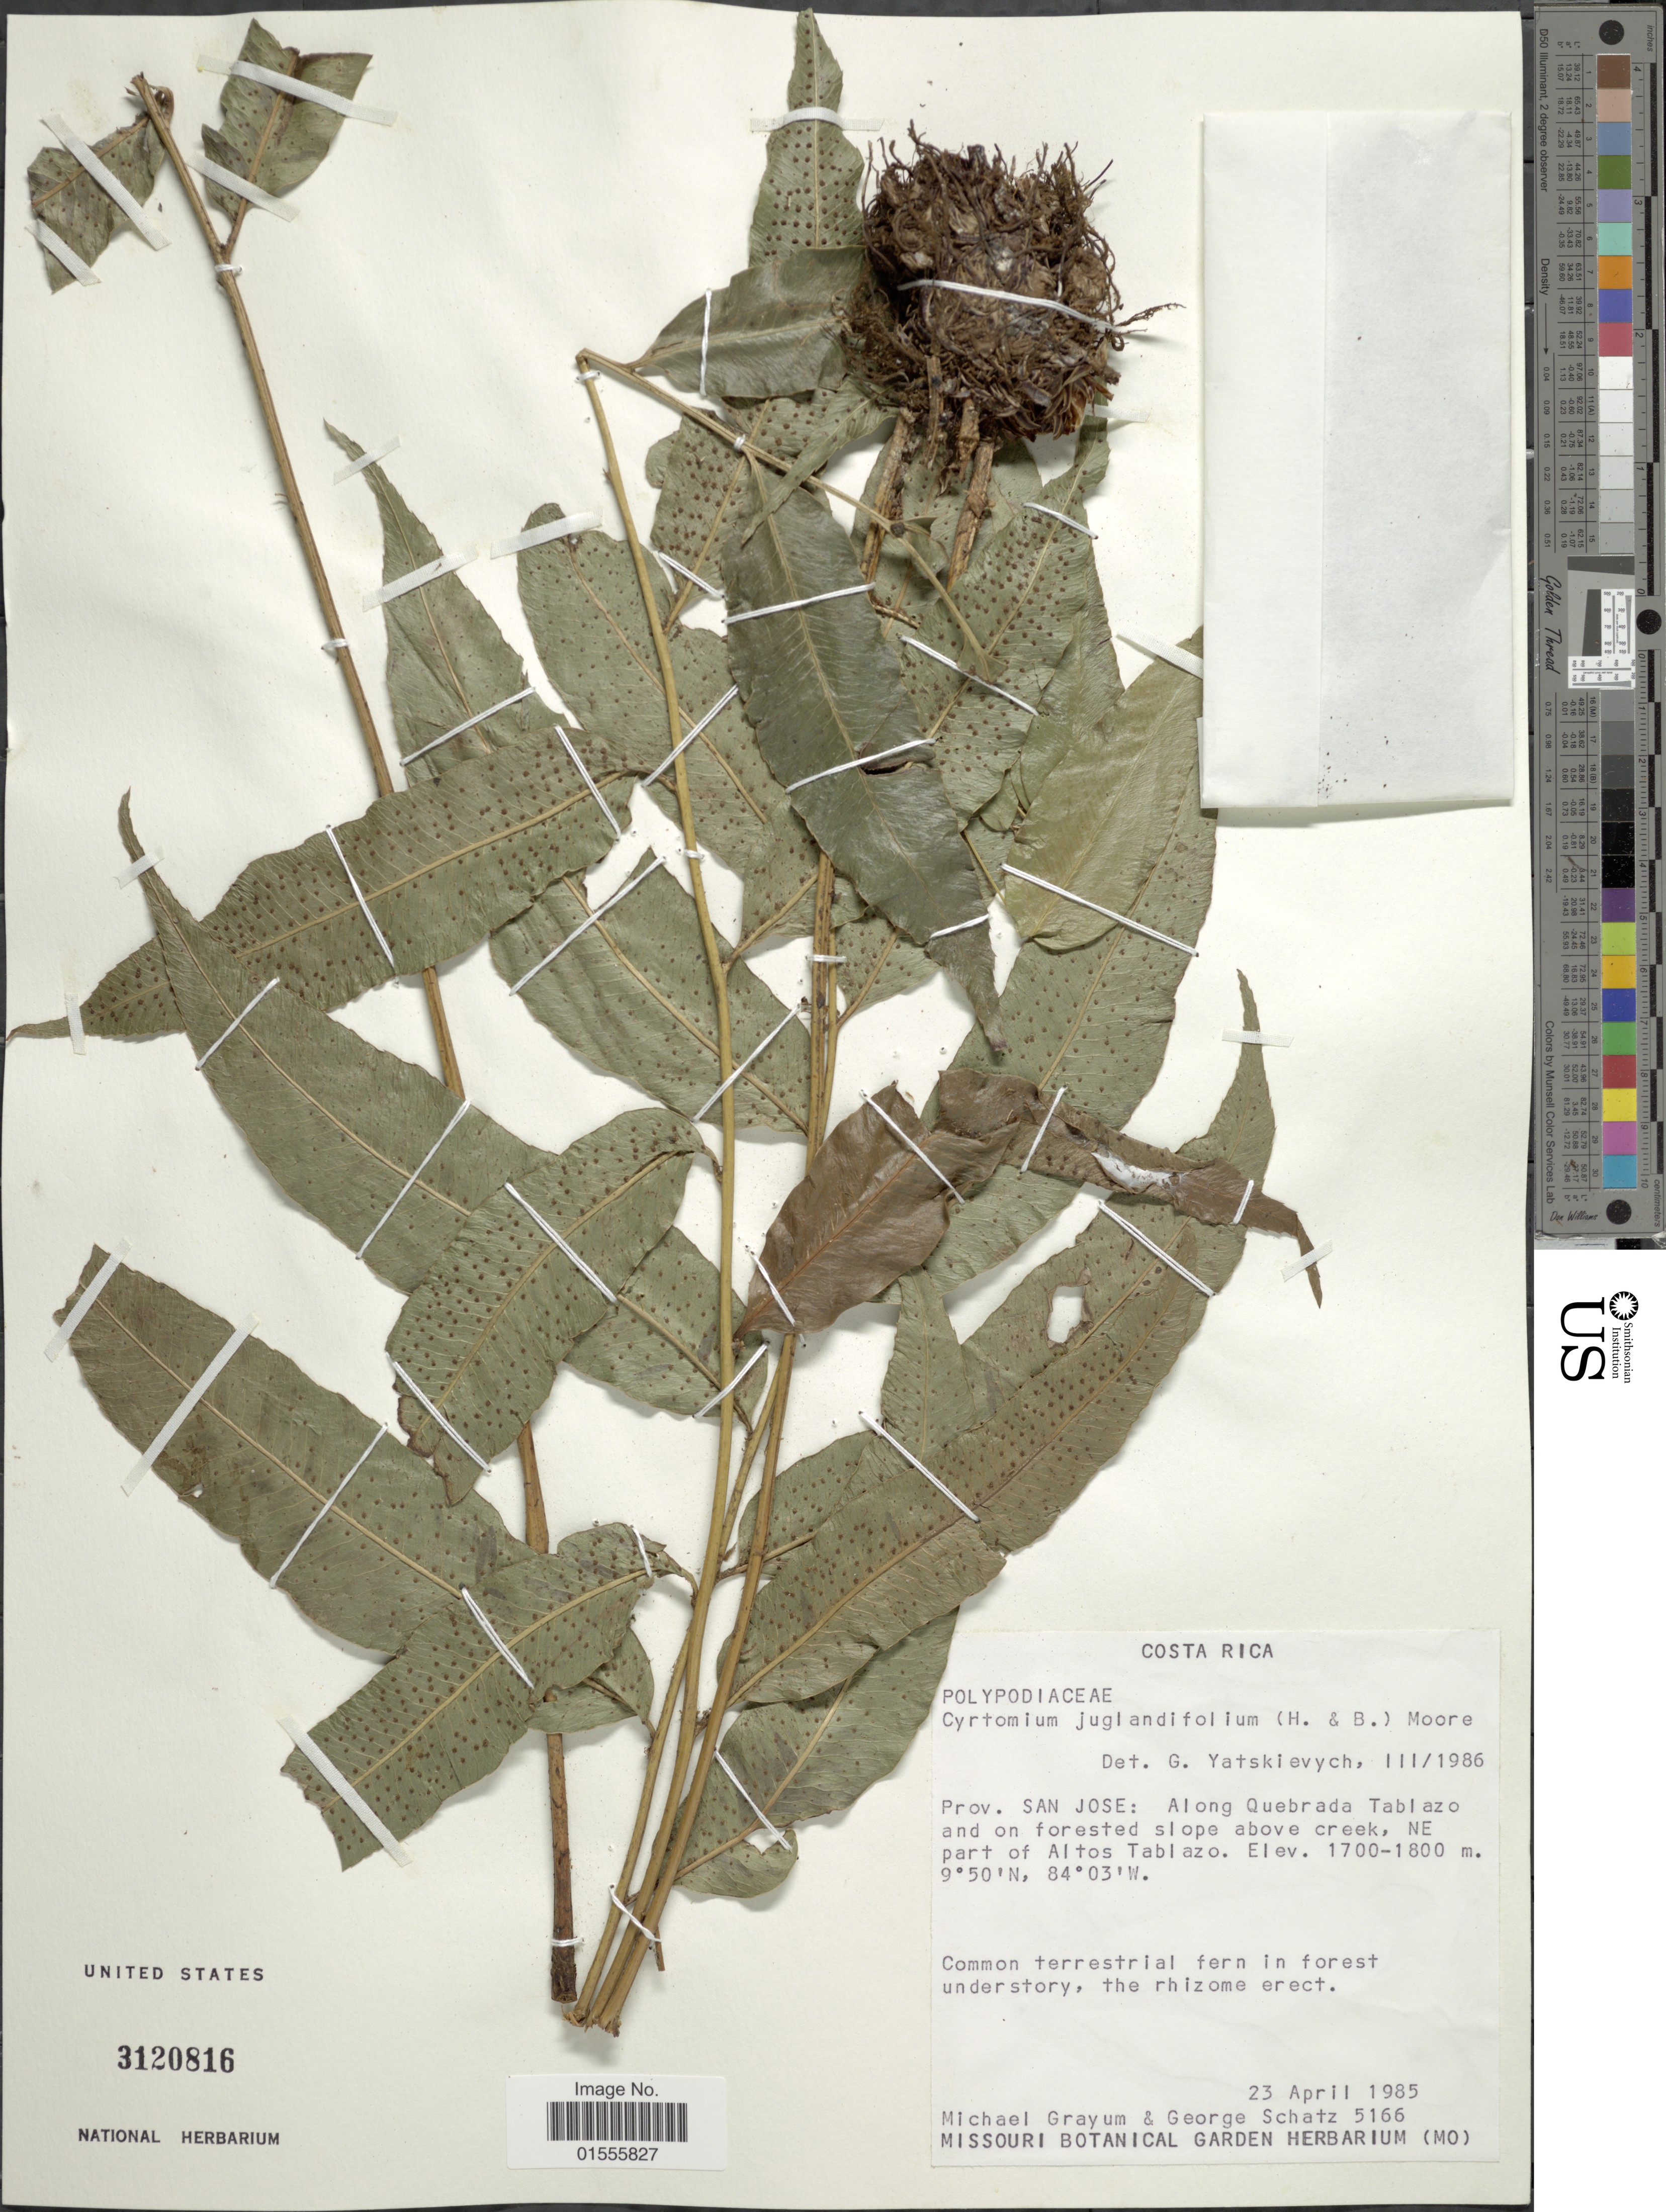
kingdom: Plantae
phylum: Tracheophyta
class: Polypodiopsida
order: Polypodiales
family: Dryopteridaceae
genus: Phanerophlebia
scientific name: Phanerophlebia juglandifolia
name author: (Willd.) J. Sm.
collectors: M. H. Grayum & G. Schatz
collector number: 5166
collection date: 1985-04-23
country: Costa Rica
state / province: San José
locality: Along Quebrada Tablazo and on forested slope above creek, NE part of Altos Tablazo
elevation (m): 1700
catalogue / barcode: US 3120816